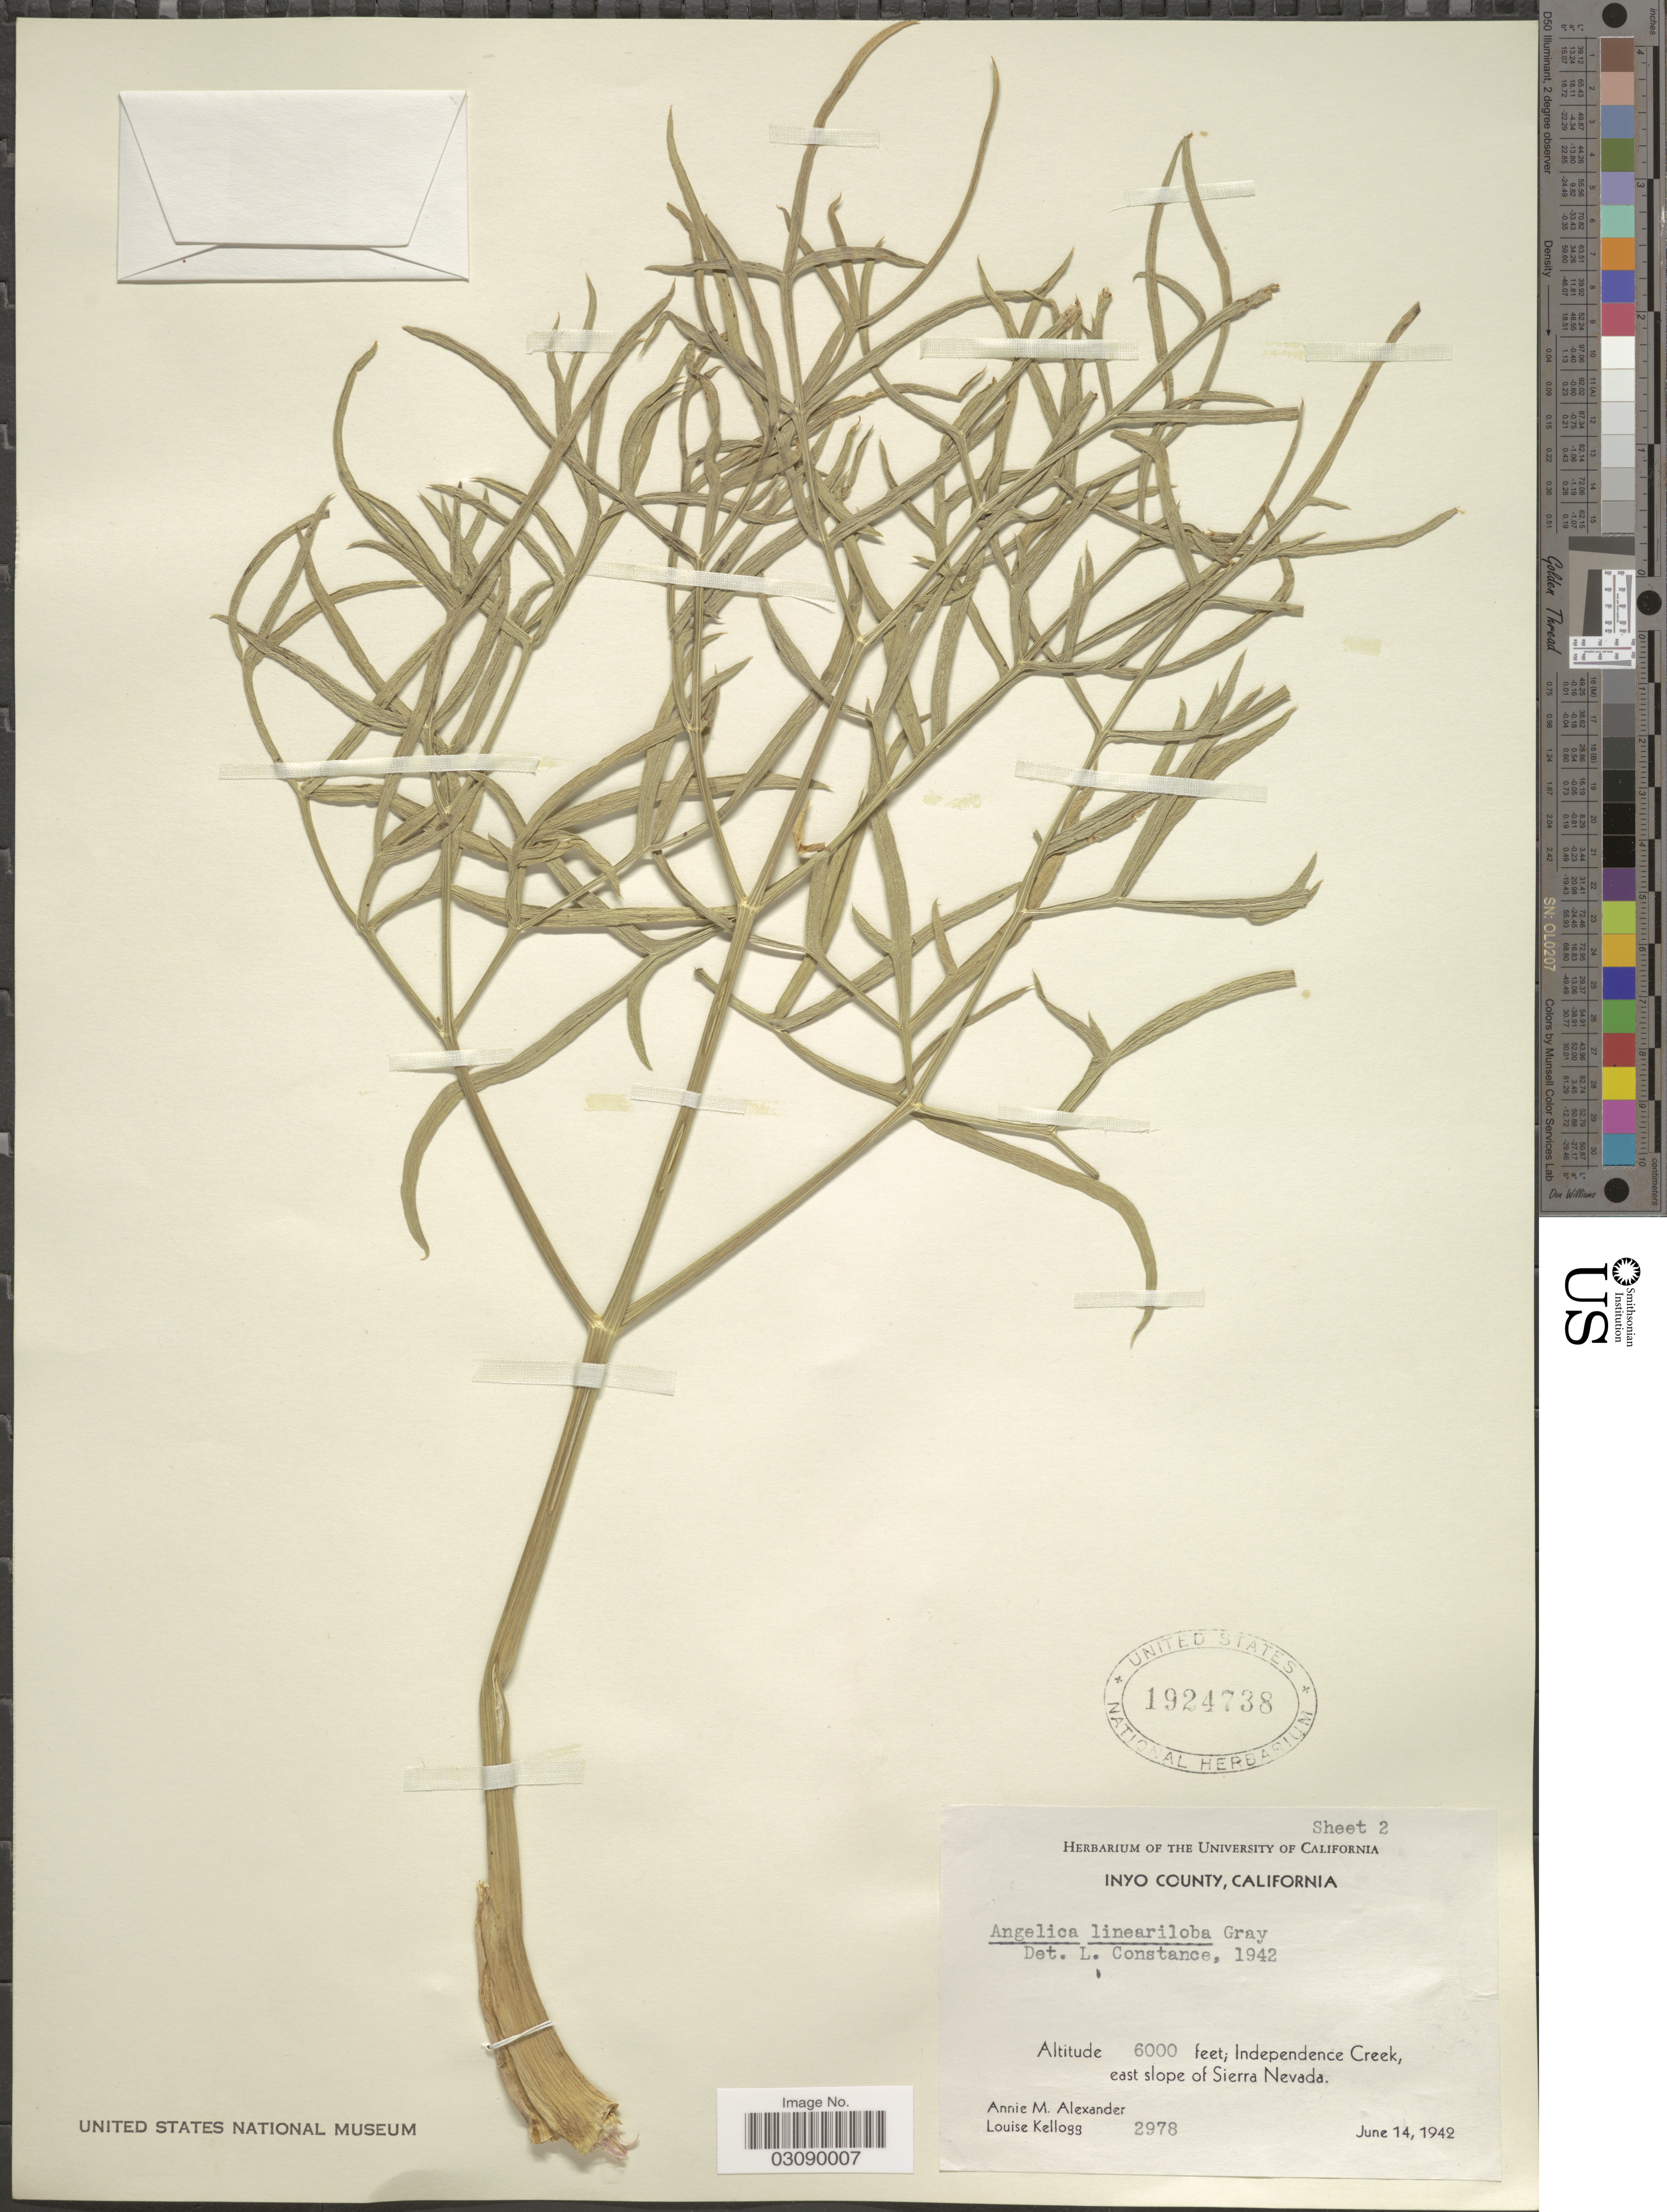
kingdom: Plantae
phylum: Tracheophyta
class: Magnoliopsida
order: Apiales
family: Apiaceae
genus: Angelica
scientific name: Angelica lineariloba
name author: A. Gray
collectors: A. M. Alexander & L. Kellog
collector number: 2978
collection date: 1942-06-14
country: United States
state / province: California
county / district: Inyo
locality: Inyo County. Independence Creek, east slope of Sierra Nevada.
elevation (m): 1829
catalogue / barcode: US 1924738